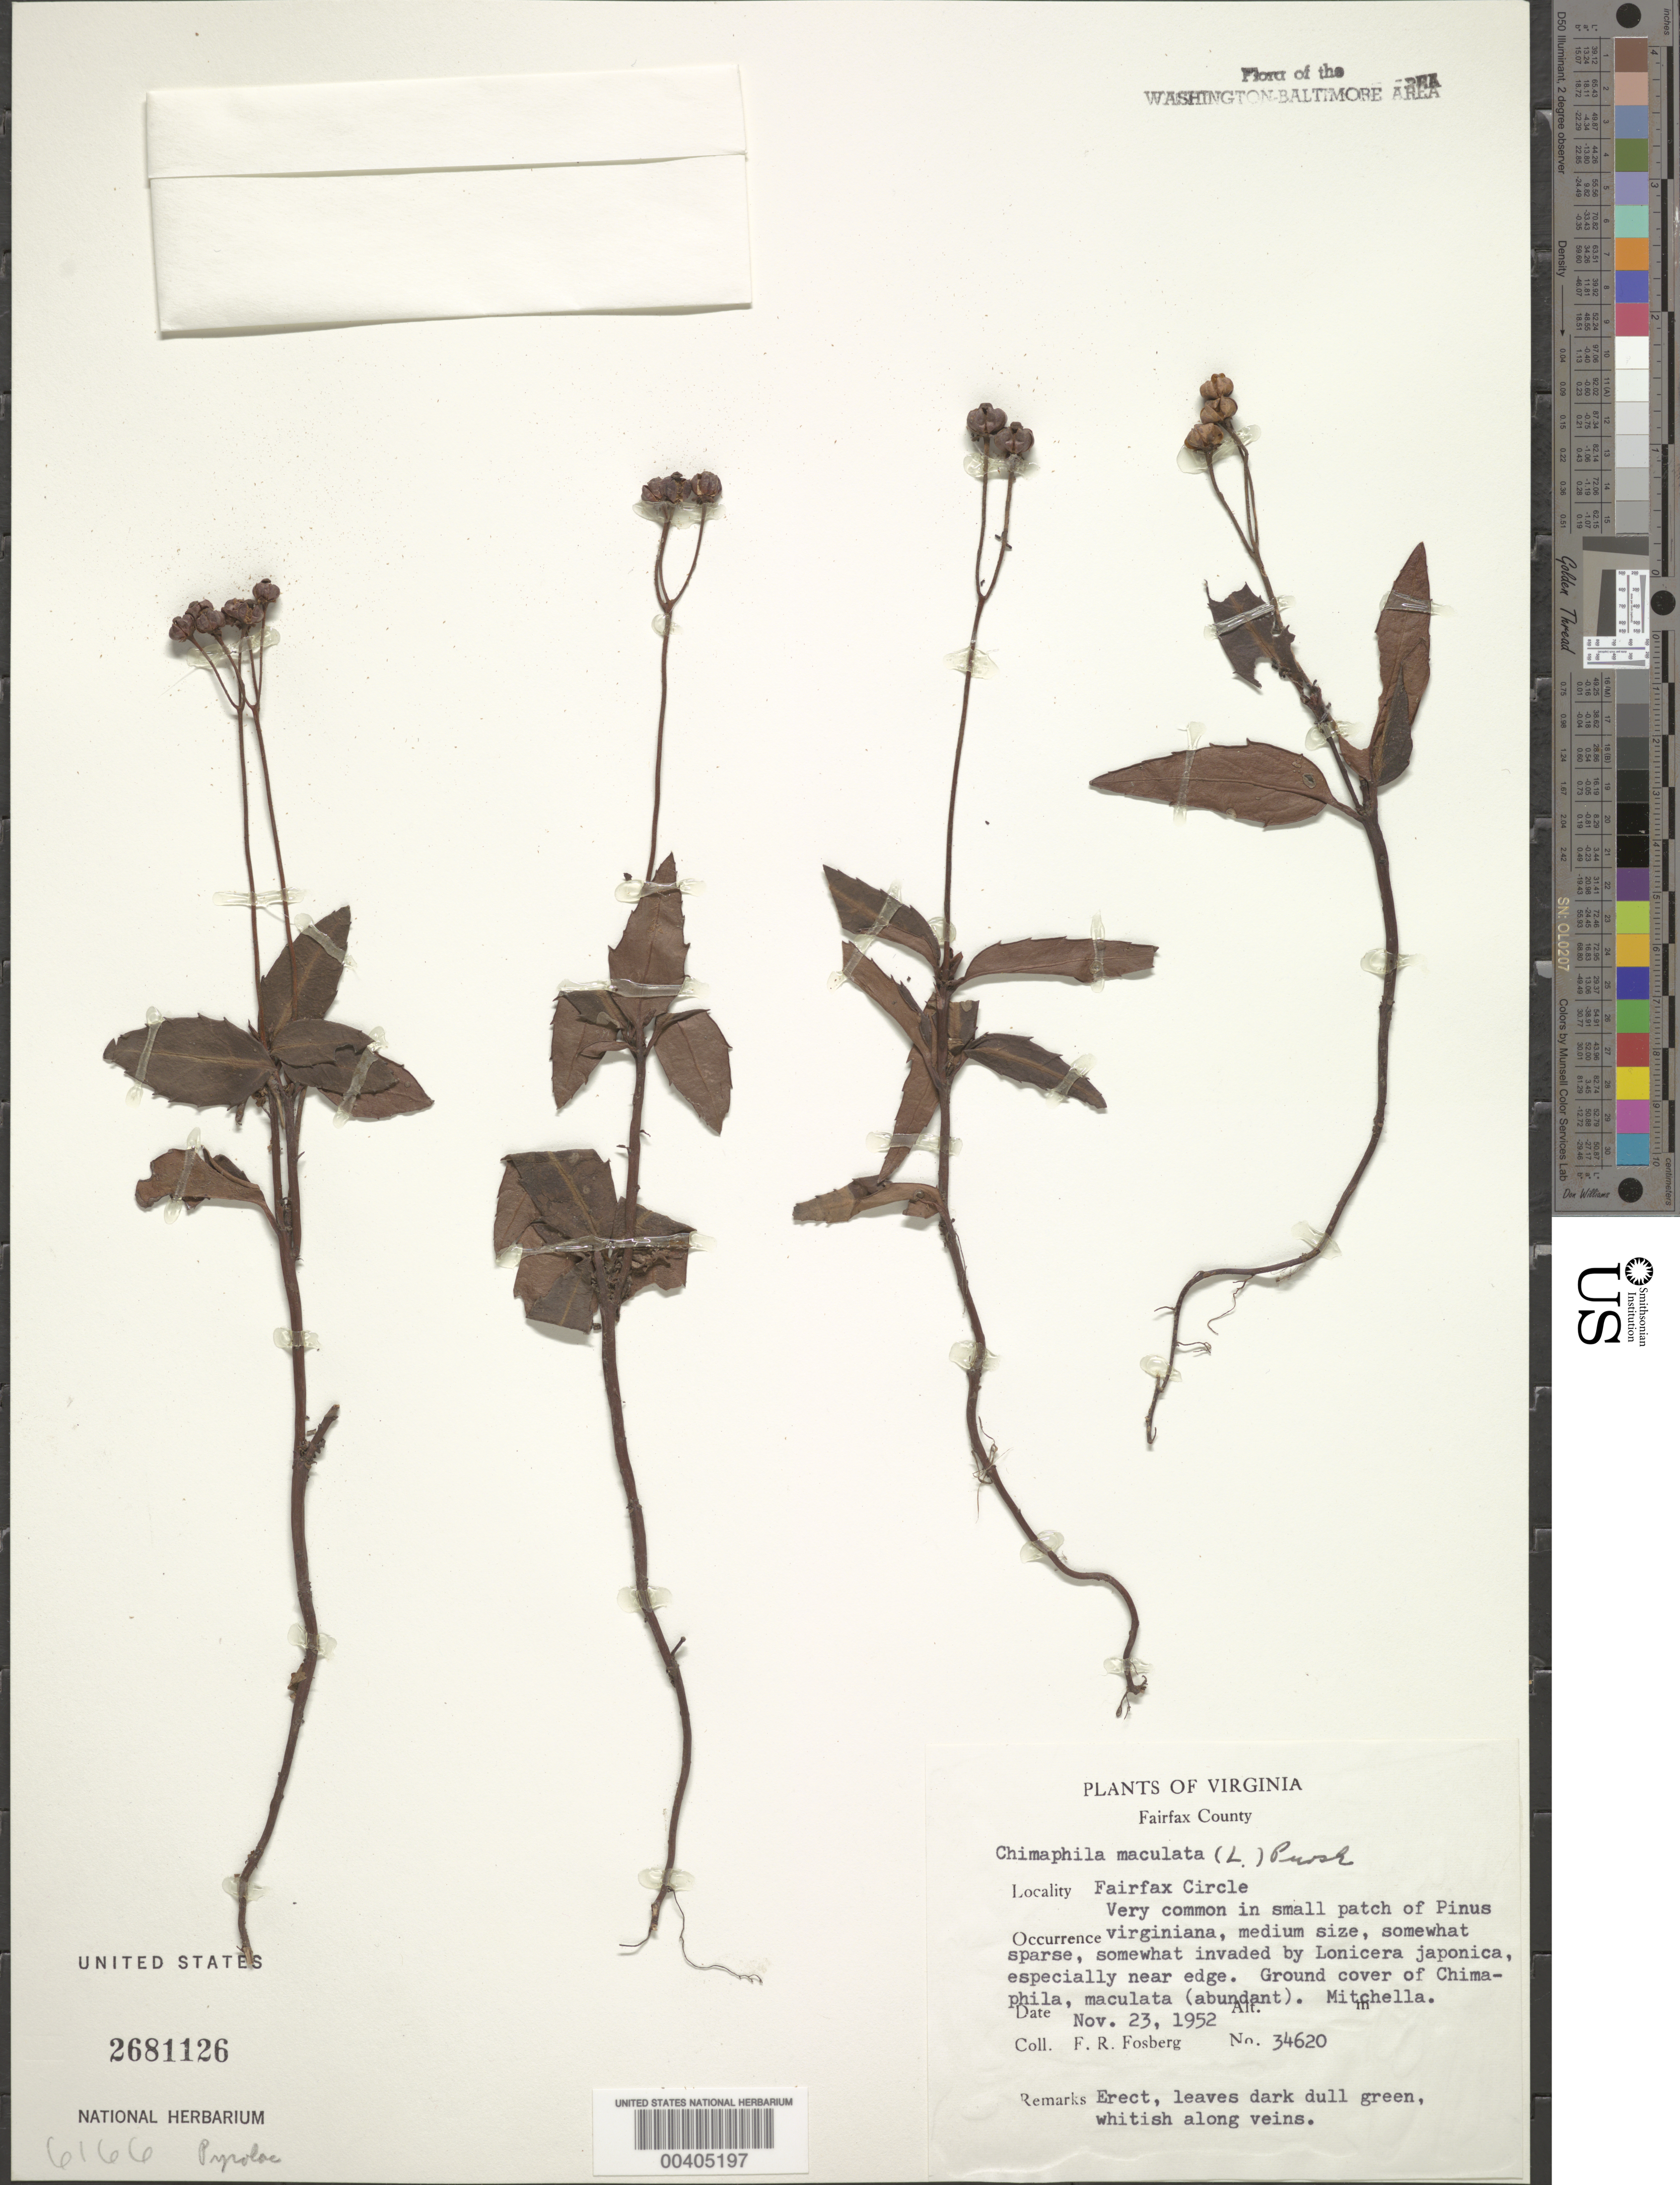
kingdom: Plantae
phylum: Tracheophyta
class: Magnoliopsida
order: Ericales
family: Ericaceae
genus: Chimaphila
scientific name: Chimaphila maculata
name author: (L.) Pursh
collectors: F. R. Fosberg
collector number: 34620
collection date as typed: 23 Nov 1952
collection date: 1952-11-23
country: United States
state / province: Virginia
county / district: Fairfax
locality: Fairfax Circle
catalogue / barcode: US 2681126